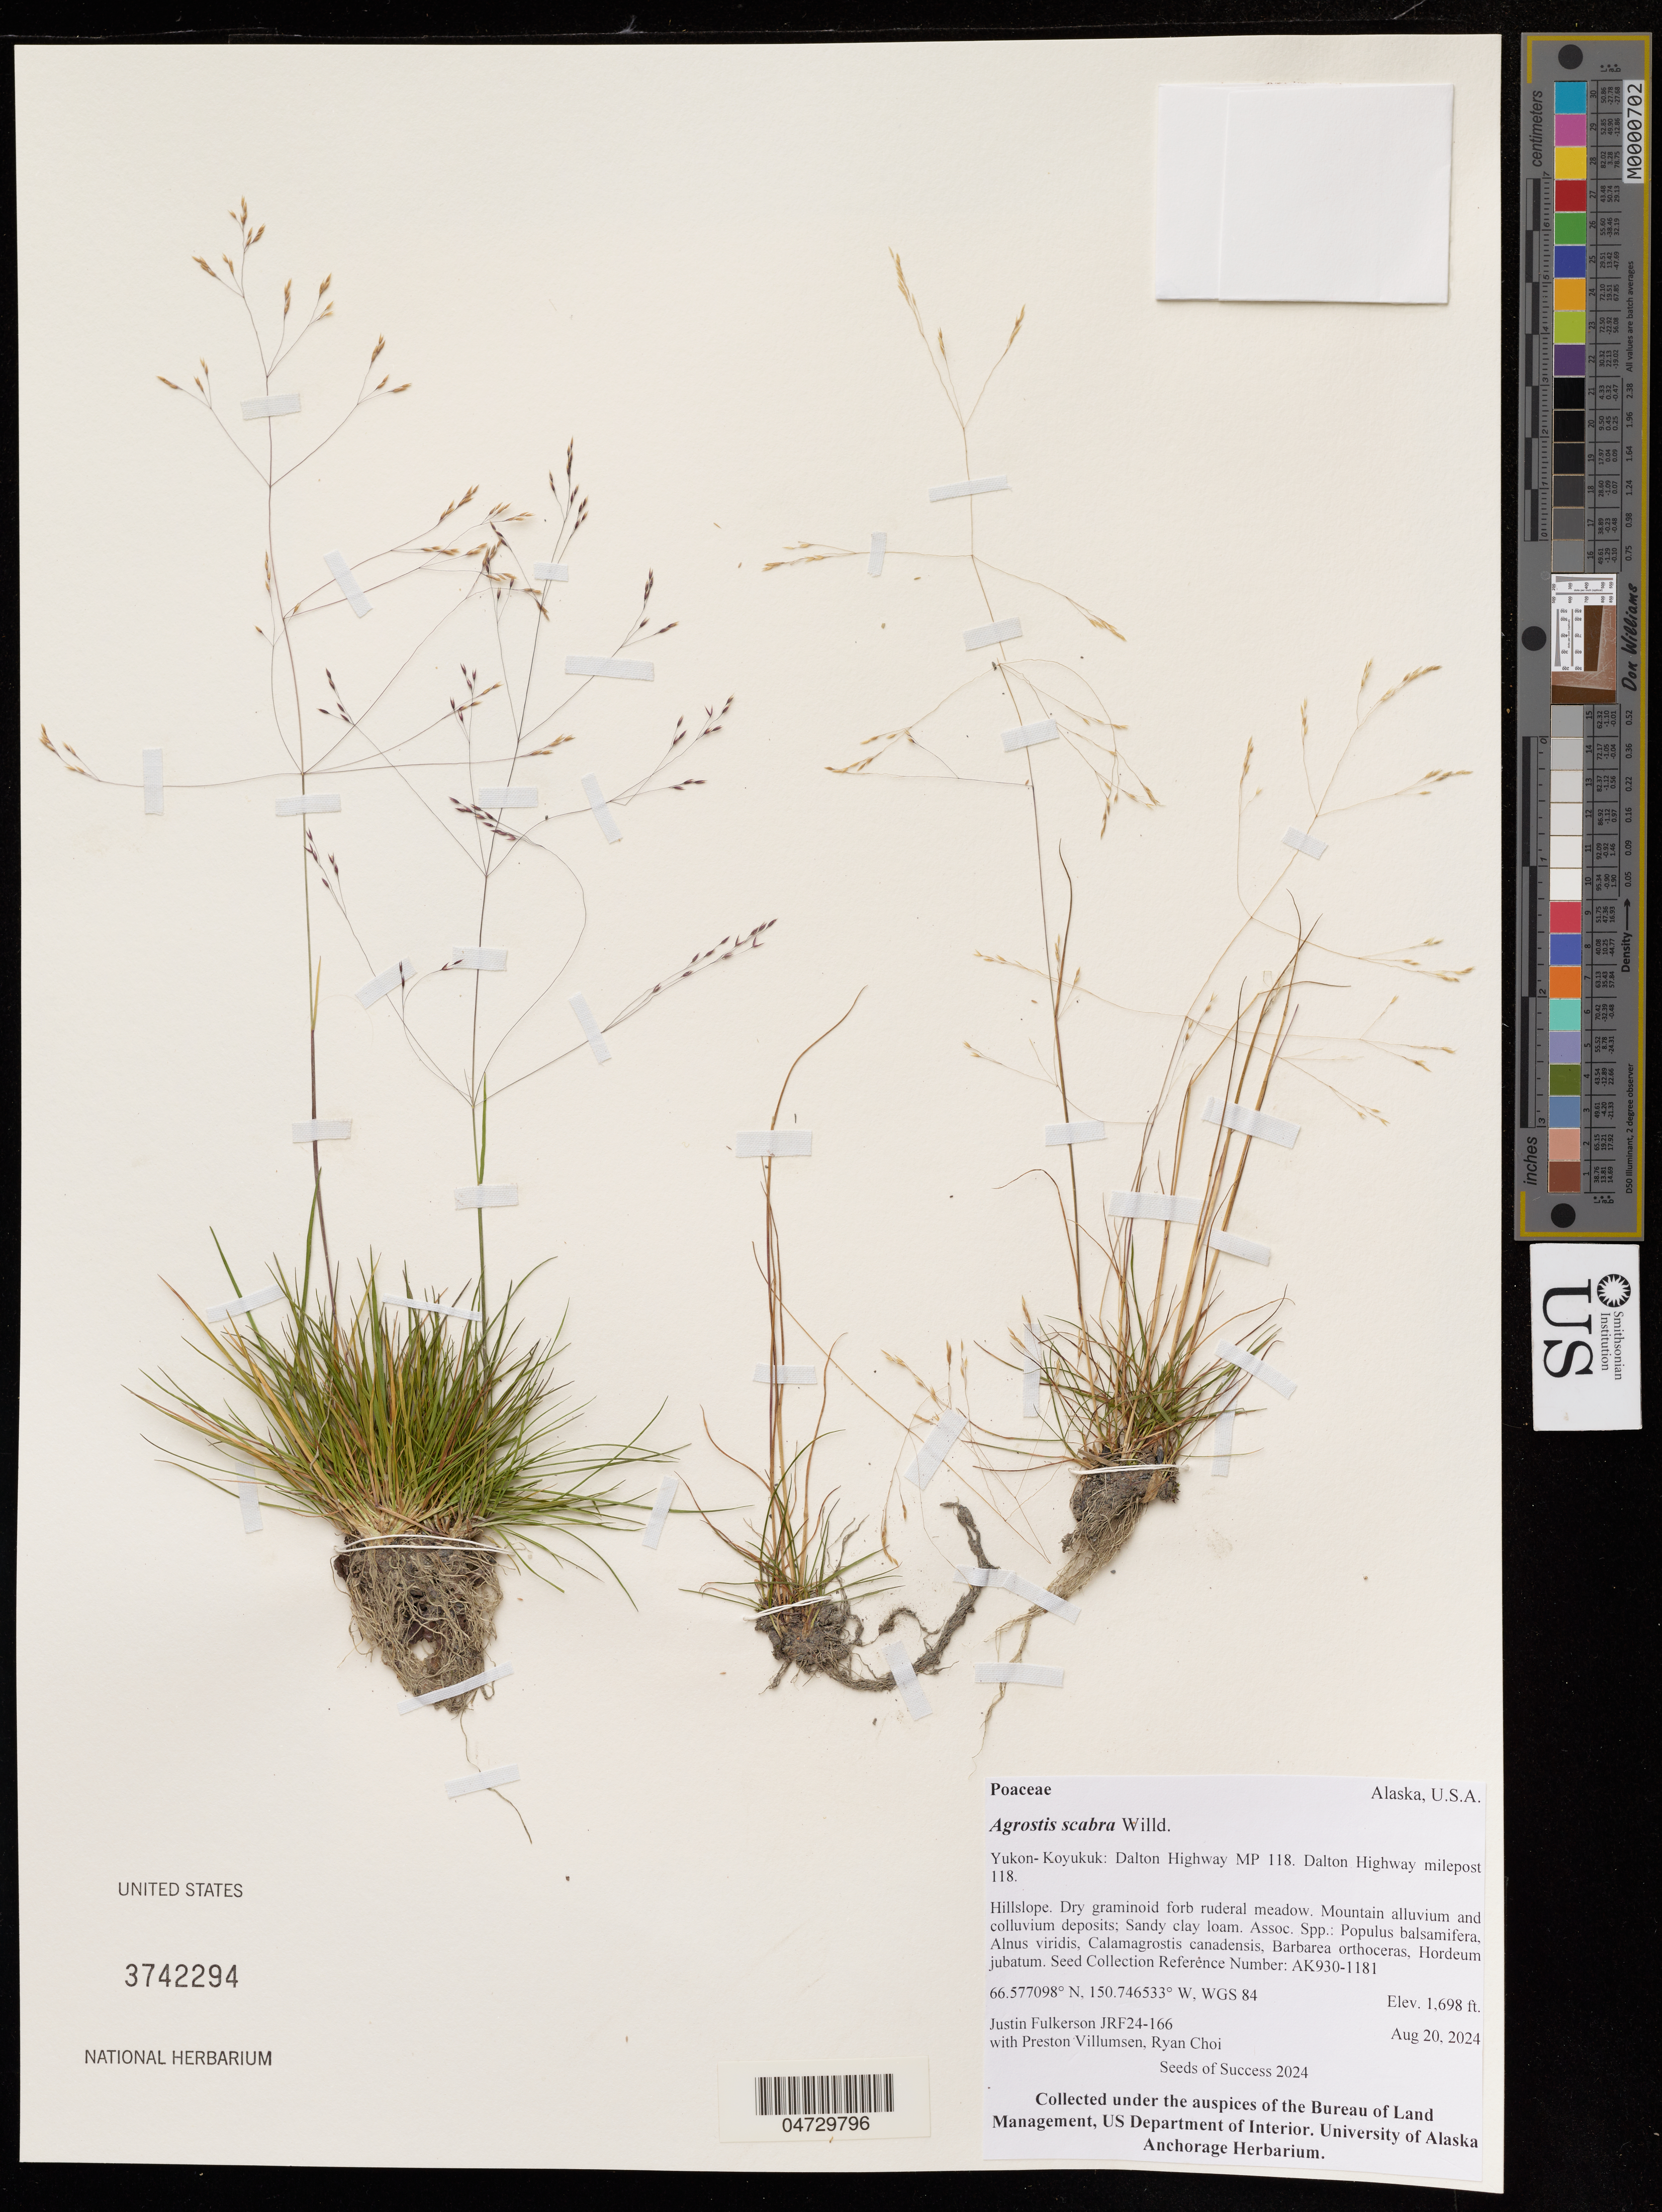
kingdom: Plantae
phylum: Tracheophyta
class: Liliopsida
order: Poales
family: Poaceae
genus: Agrostis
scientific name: Agrostis scabra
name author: Willd.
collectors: J. Fulkerson, P. Villumsen & R. Choi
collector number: JRF24-166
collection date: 2024-08-20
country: United States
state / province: Alaska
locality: Yukon-Koyukuk: Dalton Highway MP 118. Dalton Highway milepost 118.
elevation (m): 518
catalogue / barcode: US 3742294